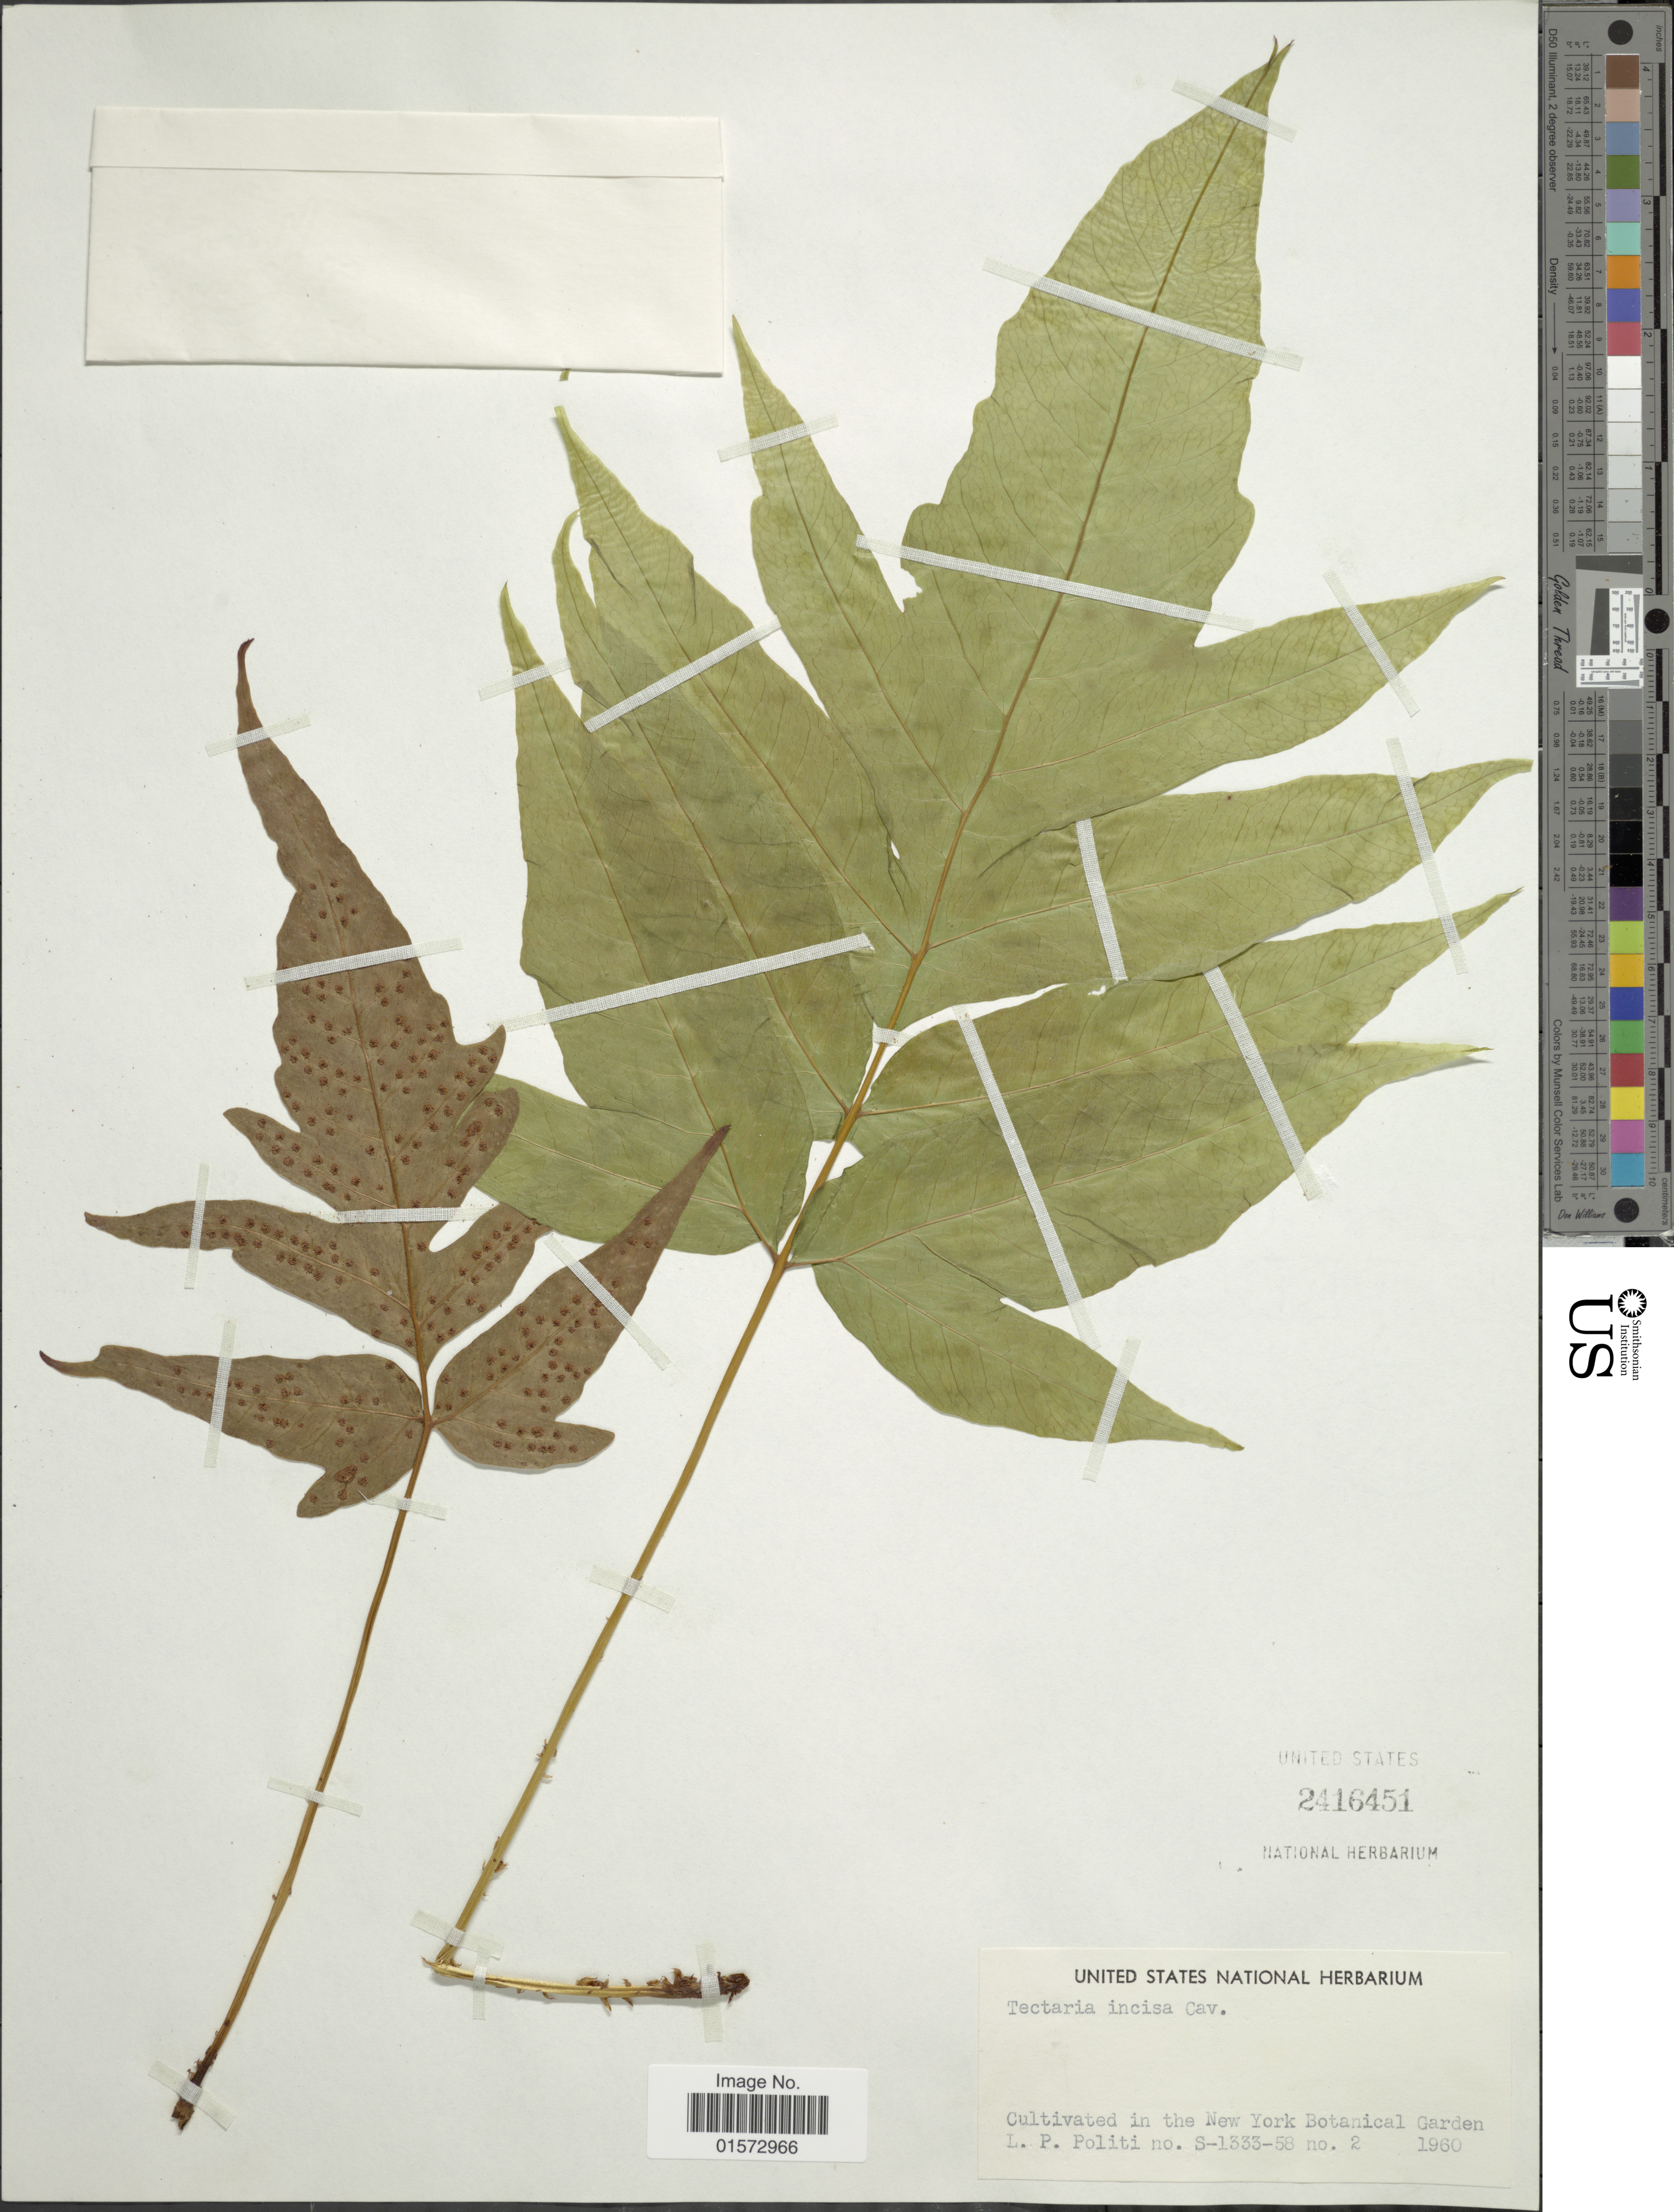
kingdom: Plantae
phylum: Tracheophyta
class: Polypodiopsida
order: Polypodiales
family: Tectariaceae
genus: Tectaria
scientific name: Tectaria incisa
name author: Cav.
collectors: L. Politi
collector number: S-1333-58/2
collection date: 1960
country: United States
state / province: New York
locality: In the New York Botanical Garden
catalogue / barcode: US 2416451